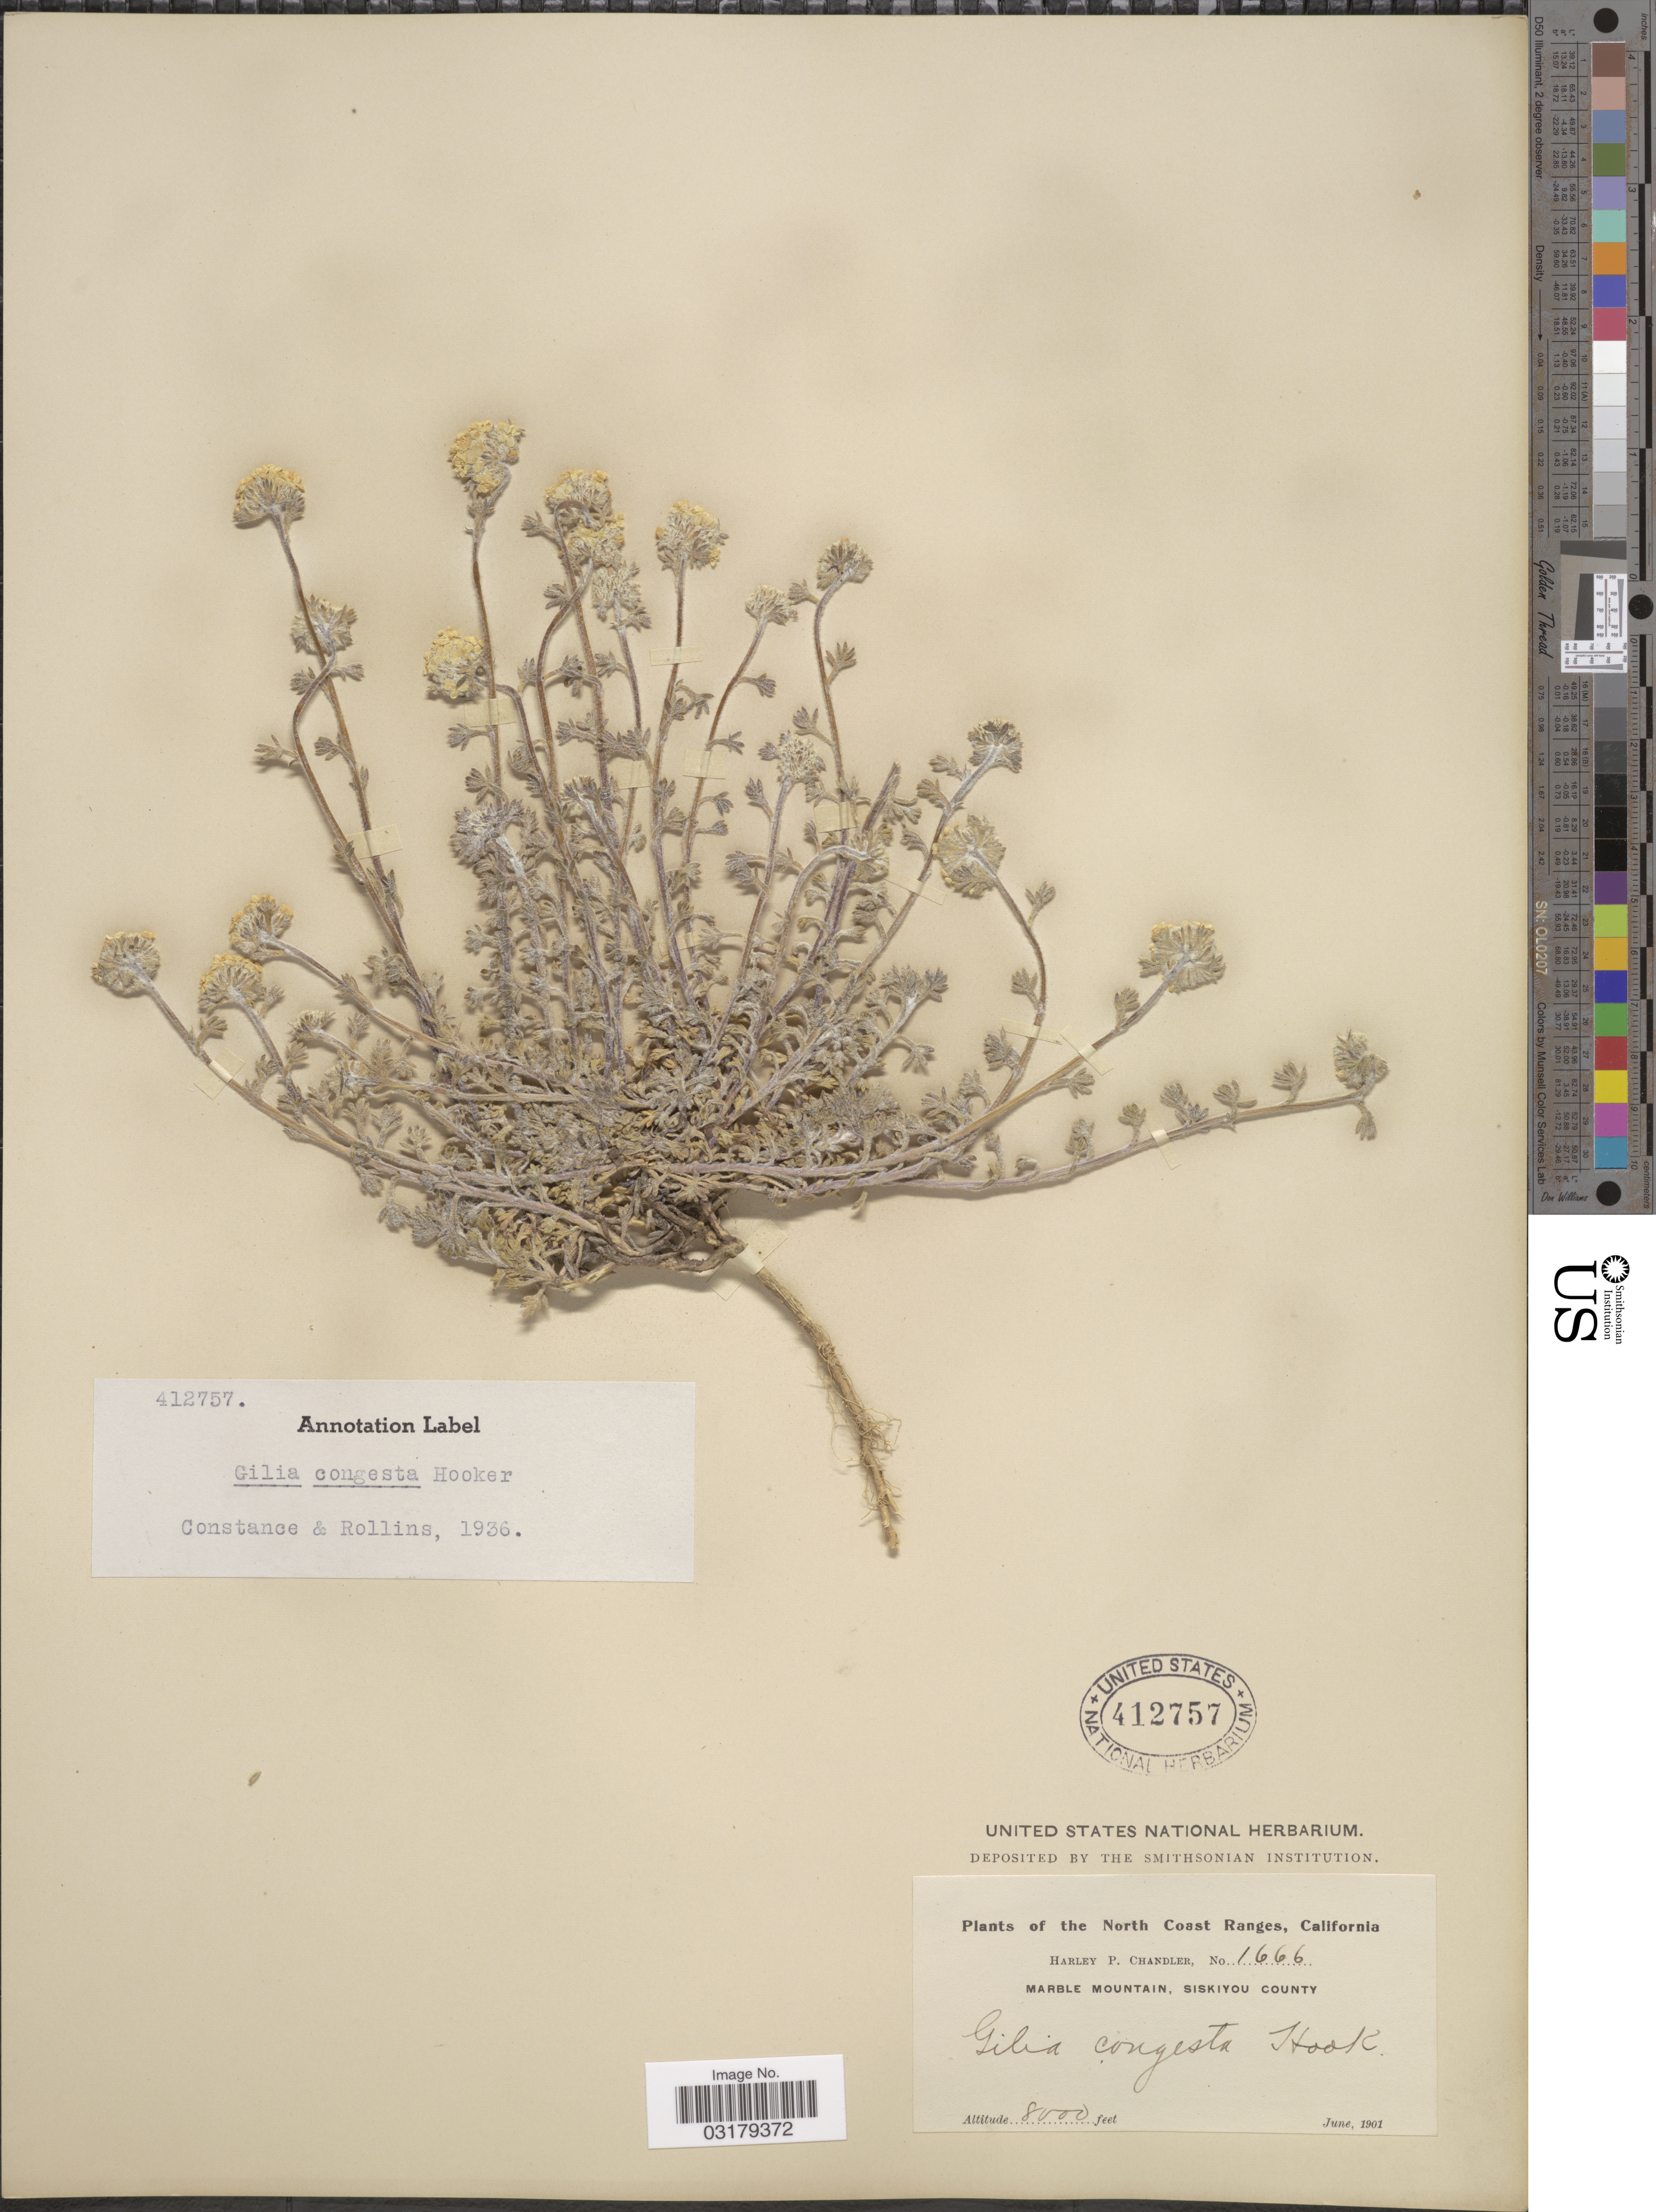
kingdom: Plantae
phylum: Tracheophyta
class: Magnoliopsida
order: Ericales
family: Polemoniaceae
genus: Ipomopsis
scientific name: Ipomopsis congesta var. palmifrons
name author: Brand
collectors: H. Chandler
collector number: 1666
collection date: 1901-06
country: United States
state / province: California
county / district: Siskiyou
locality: North Coast Ranges. Marble Mountain, Siskiyou County.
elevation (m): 2438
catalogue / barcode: US 412757